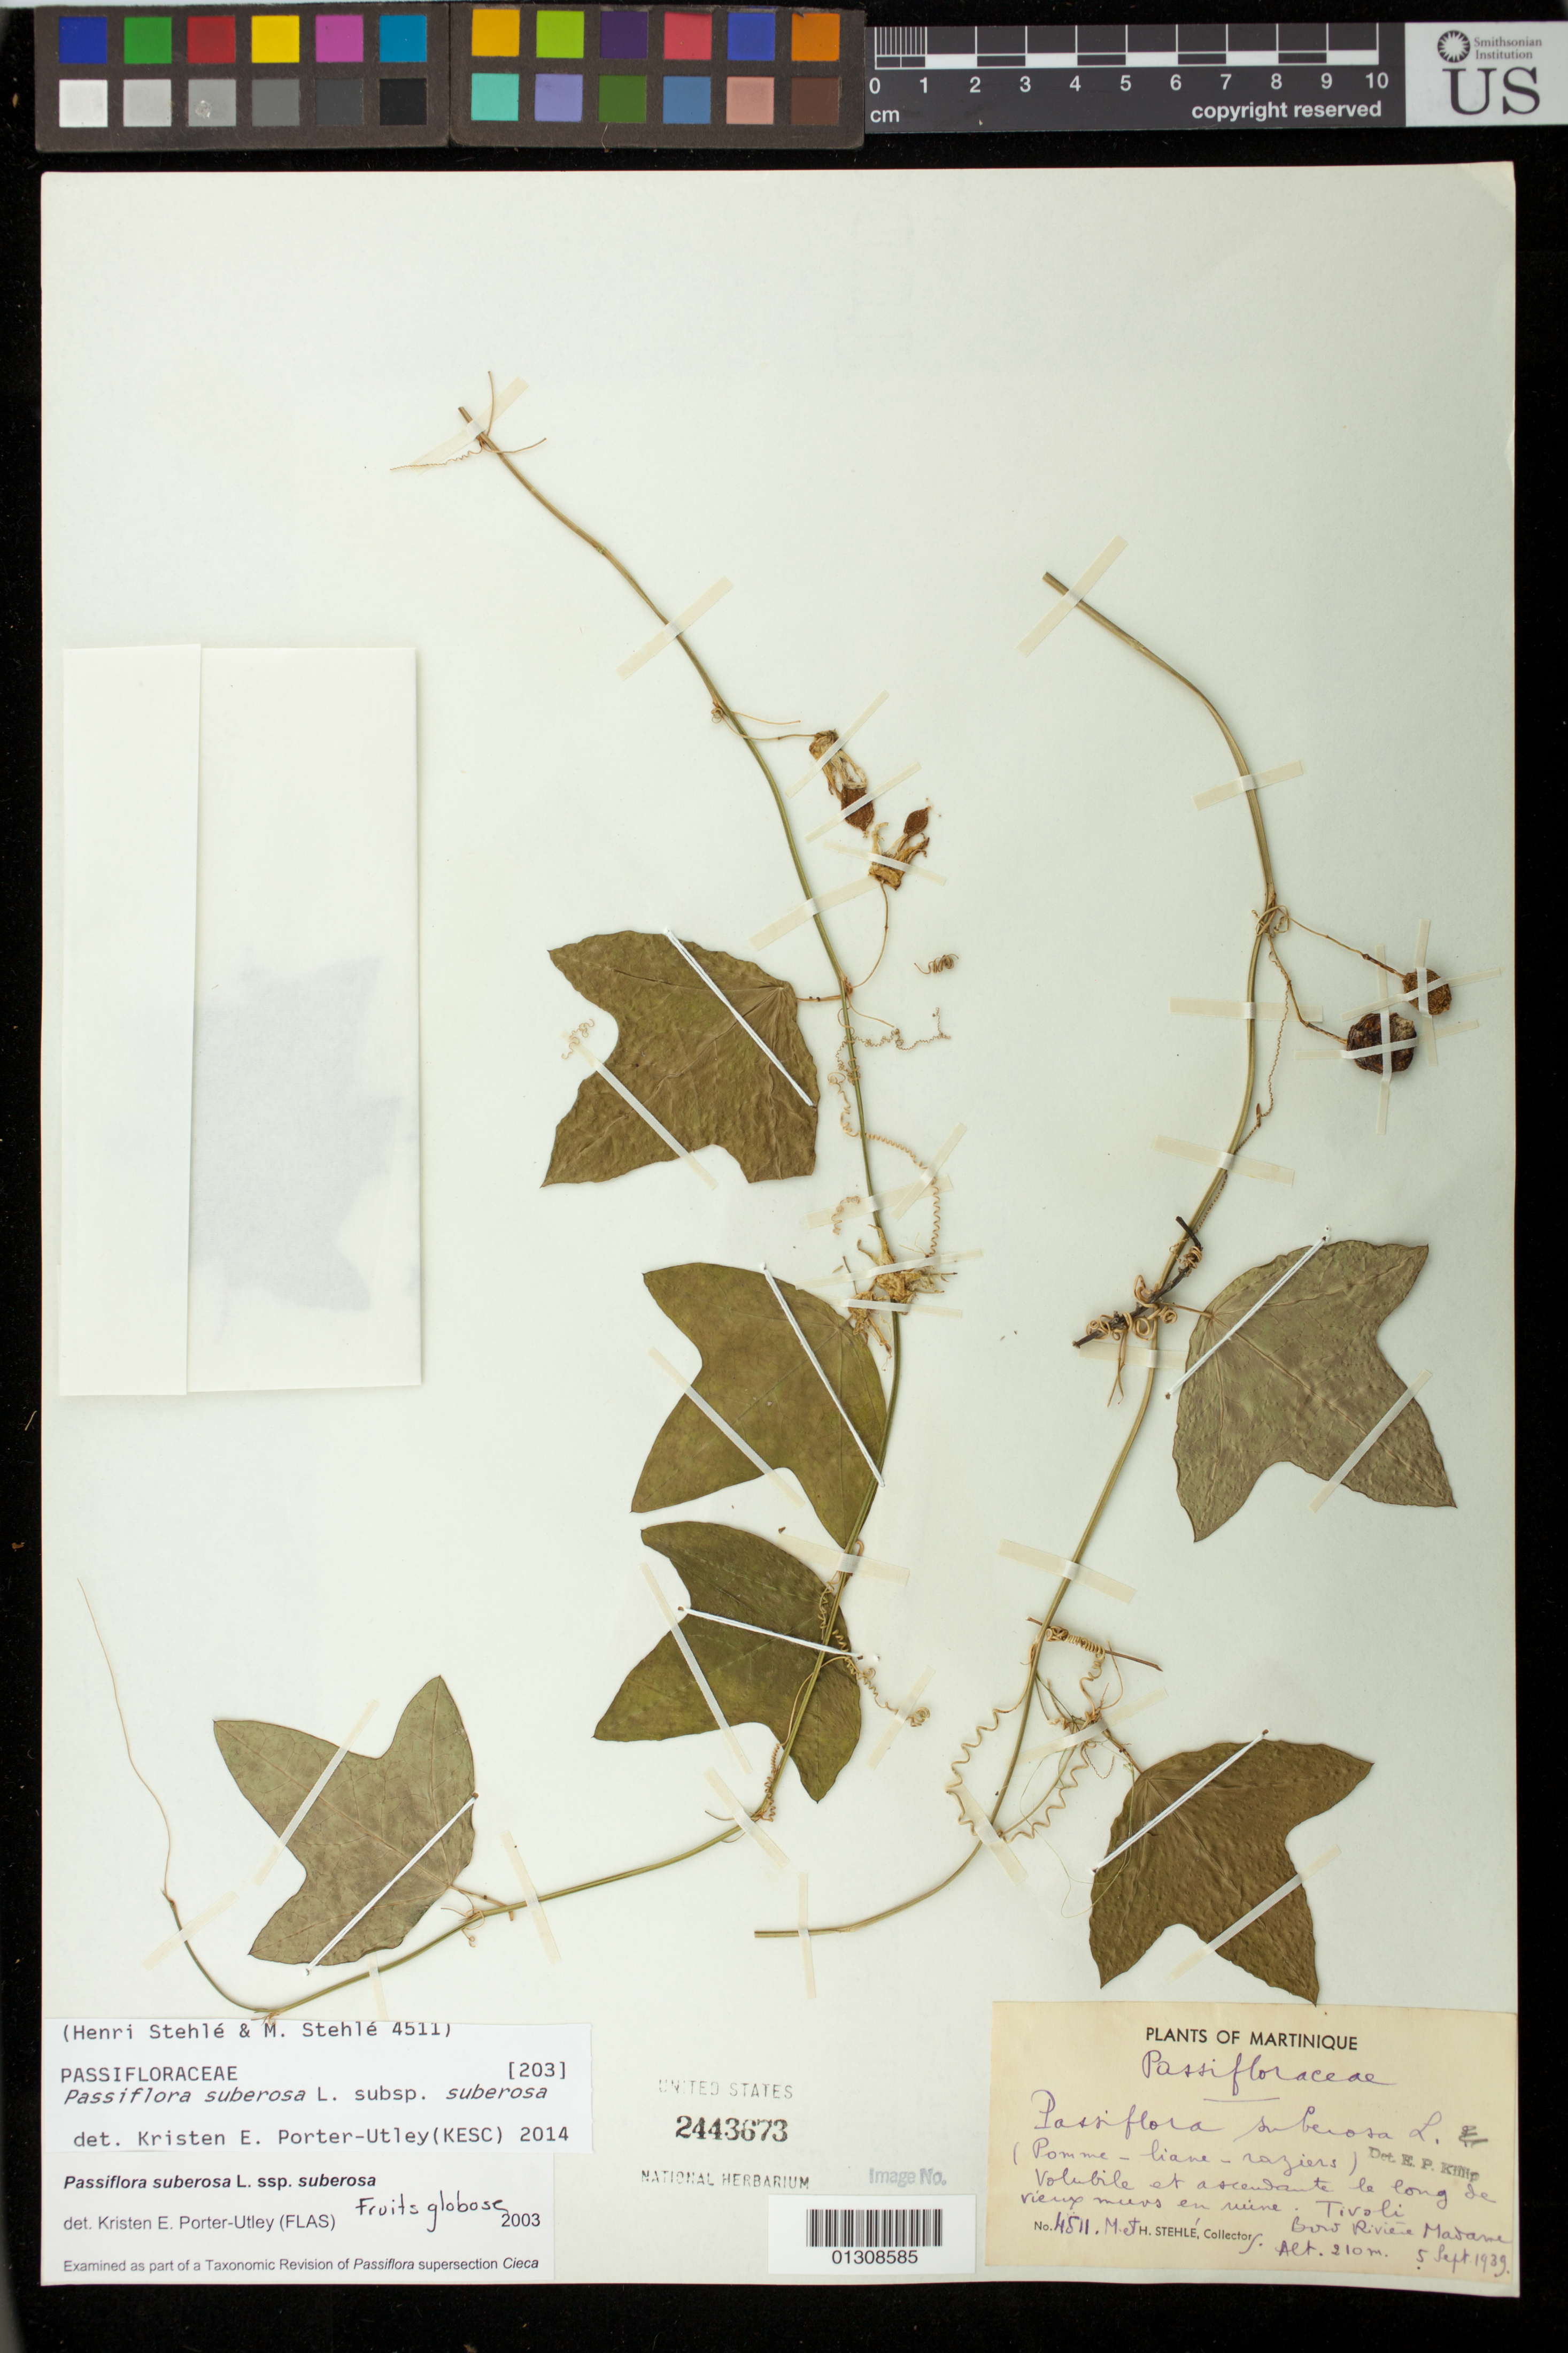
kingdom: Plantae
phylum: Tracheophyta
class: Magnoliopsida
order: Malpighiales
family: Passifloraceae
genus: Passiflora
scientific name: Passiflora suberosa subsp. suberosa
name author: L.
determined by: Porter-Utley, K. E.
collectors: H. Stehlé & M. Stehlé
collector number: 4511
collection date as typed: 05 Sep 1939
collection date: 1939-09-05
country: Martinique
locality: Bank of Rivière Madame, Tivoli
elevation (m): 210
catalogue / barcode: US 2443673